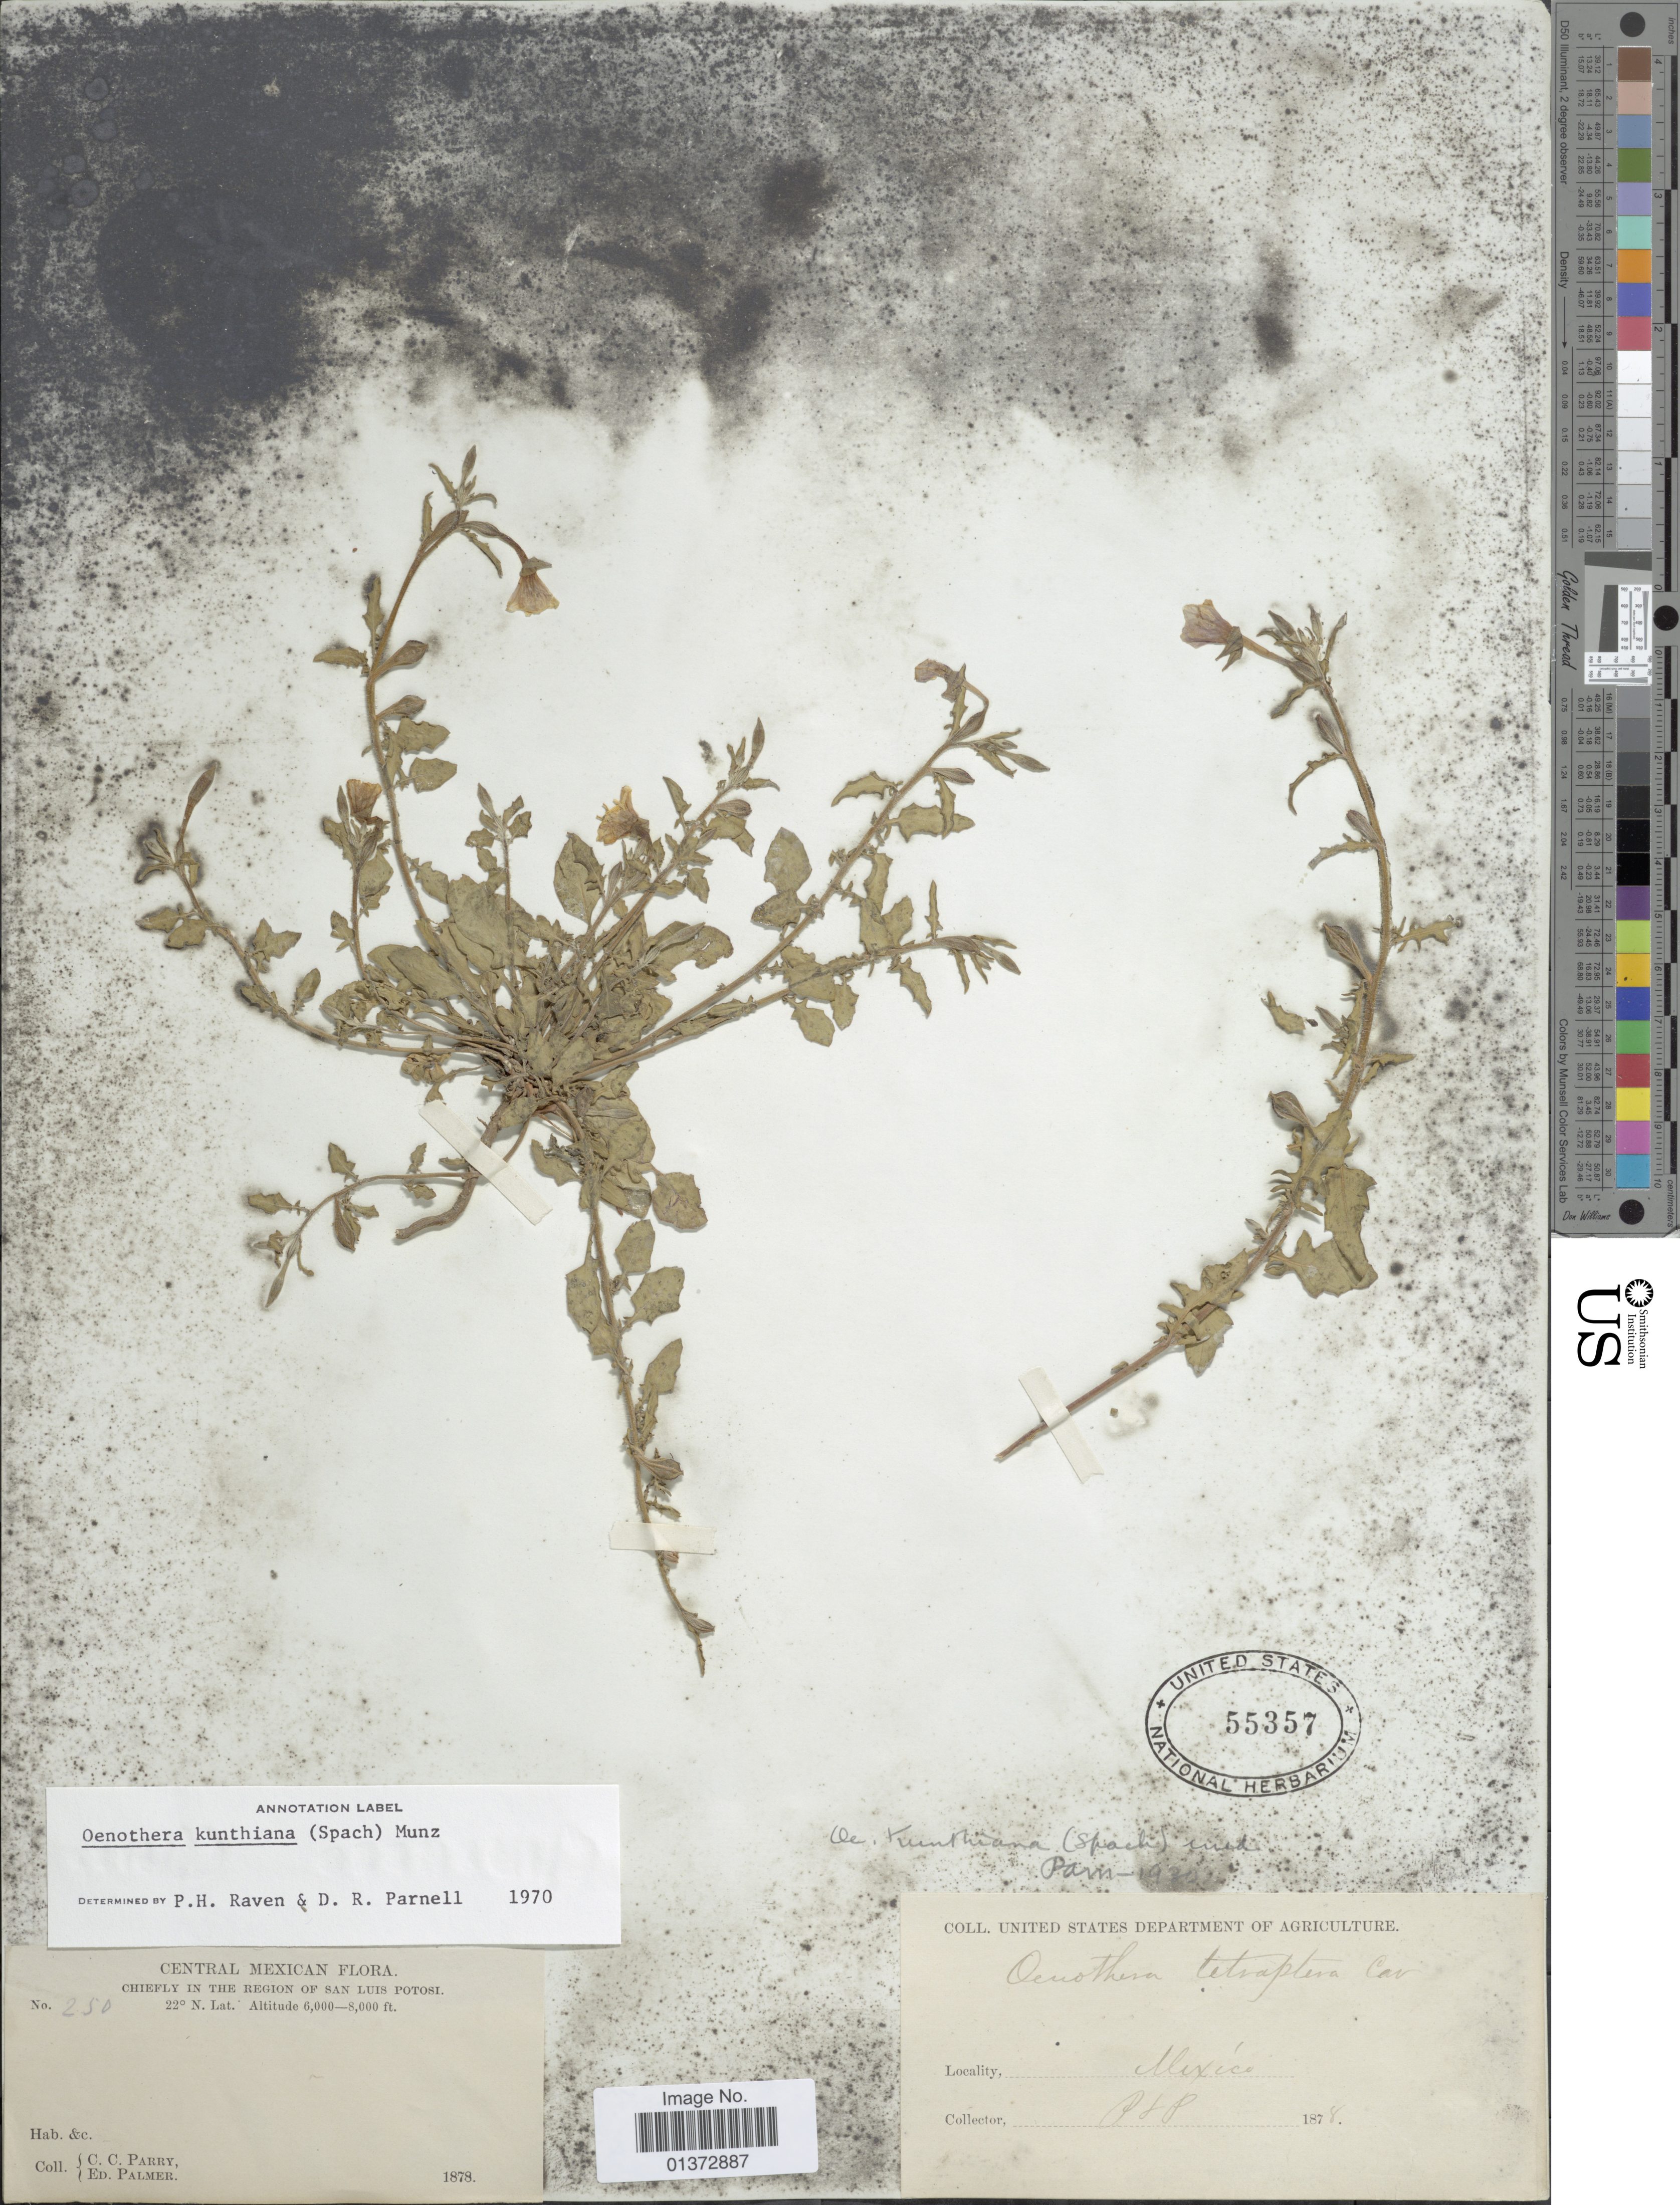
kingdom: Plantae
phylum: Tracheophyta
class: Magnoliopsida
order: Myrtales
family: Onagraceae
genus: Oenothera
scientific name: Oenothera kunthiana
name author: (Spach) Munz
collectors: C. C. Parry & E. Palmer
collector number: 250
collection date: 1878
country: Mexico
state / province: San Luis Potosí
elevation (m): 1829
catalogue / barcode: US 55357